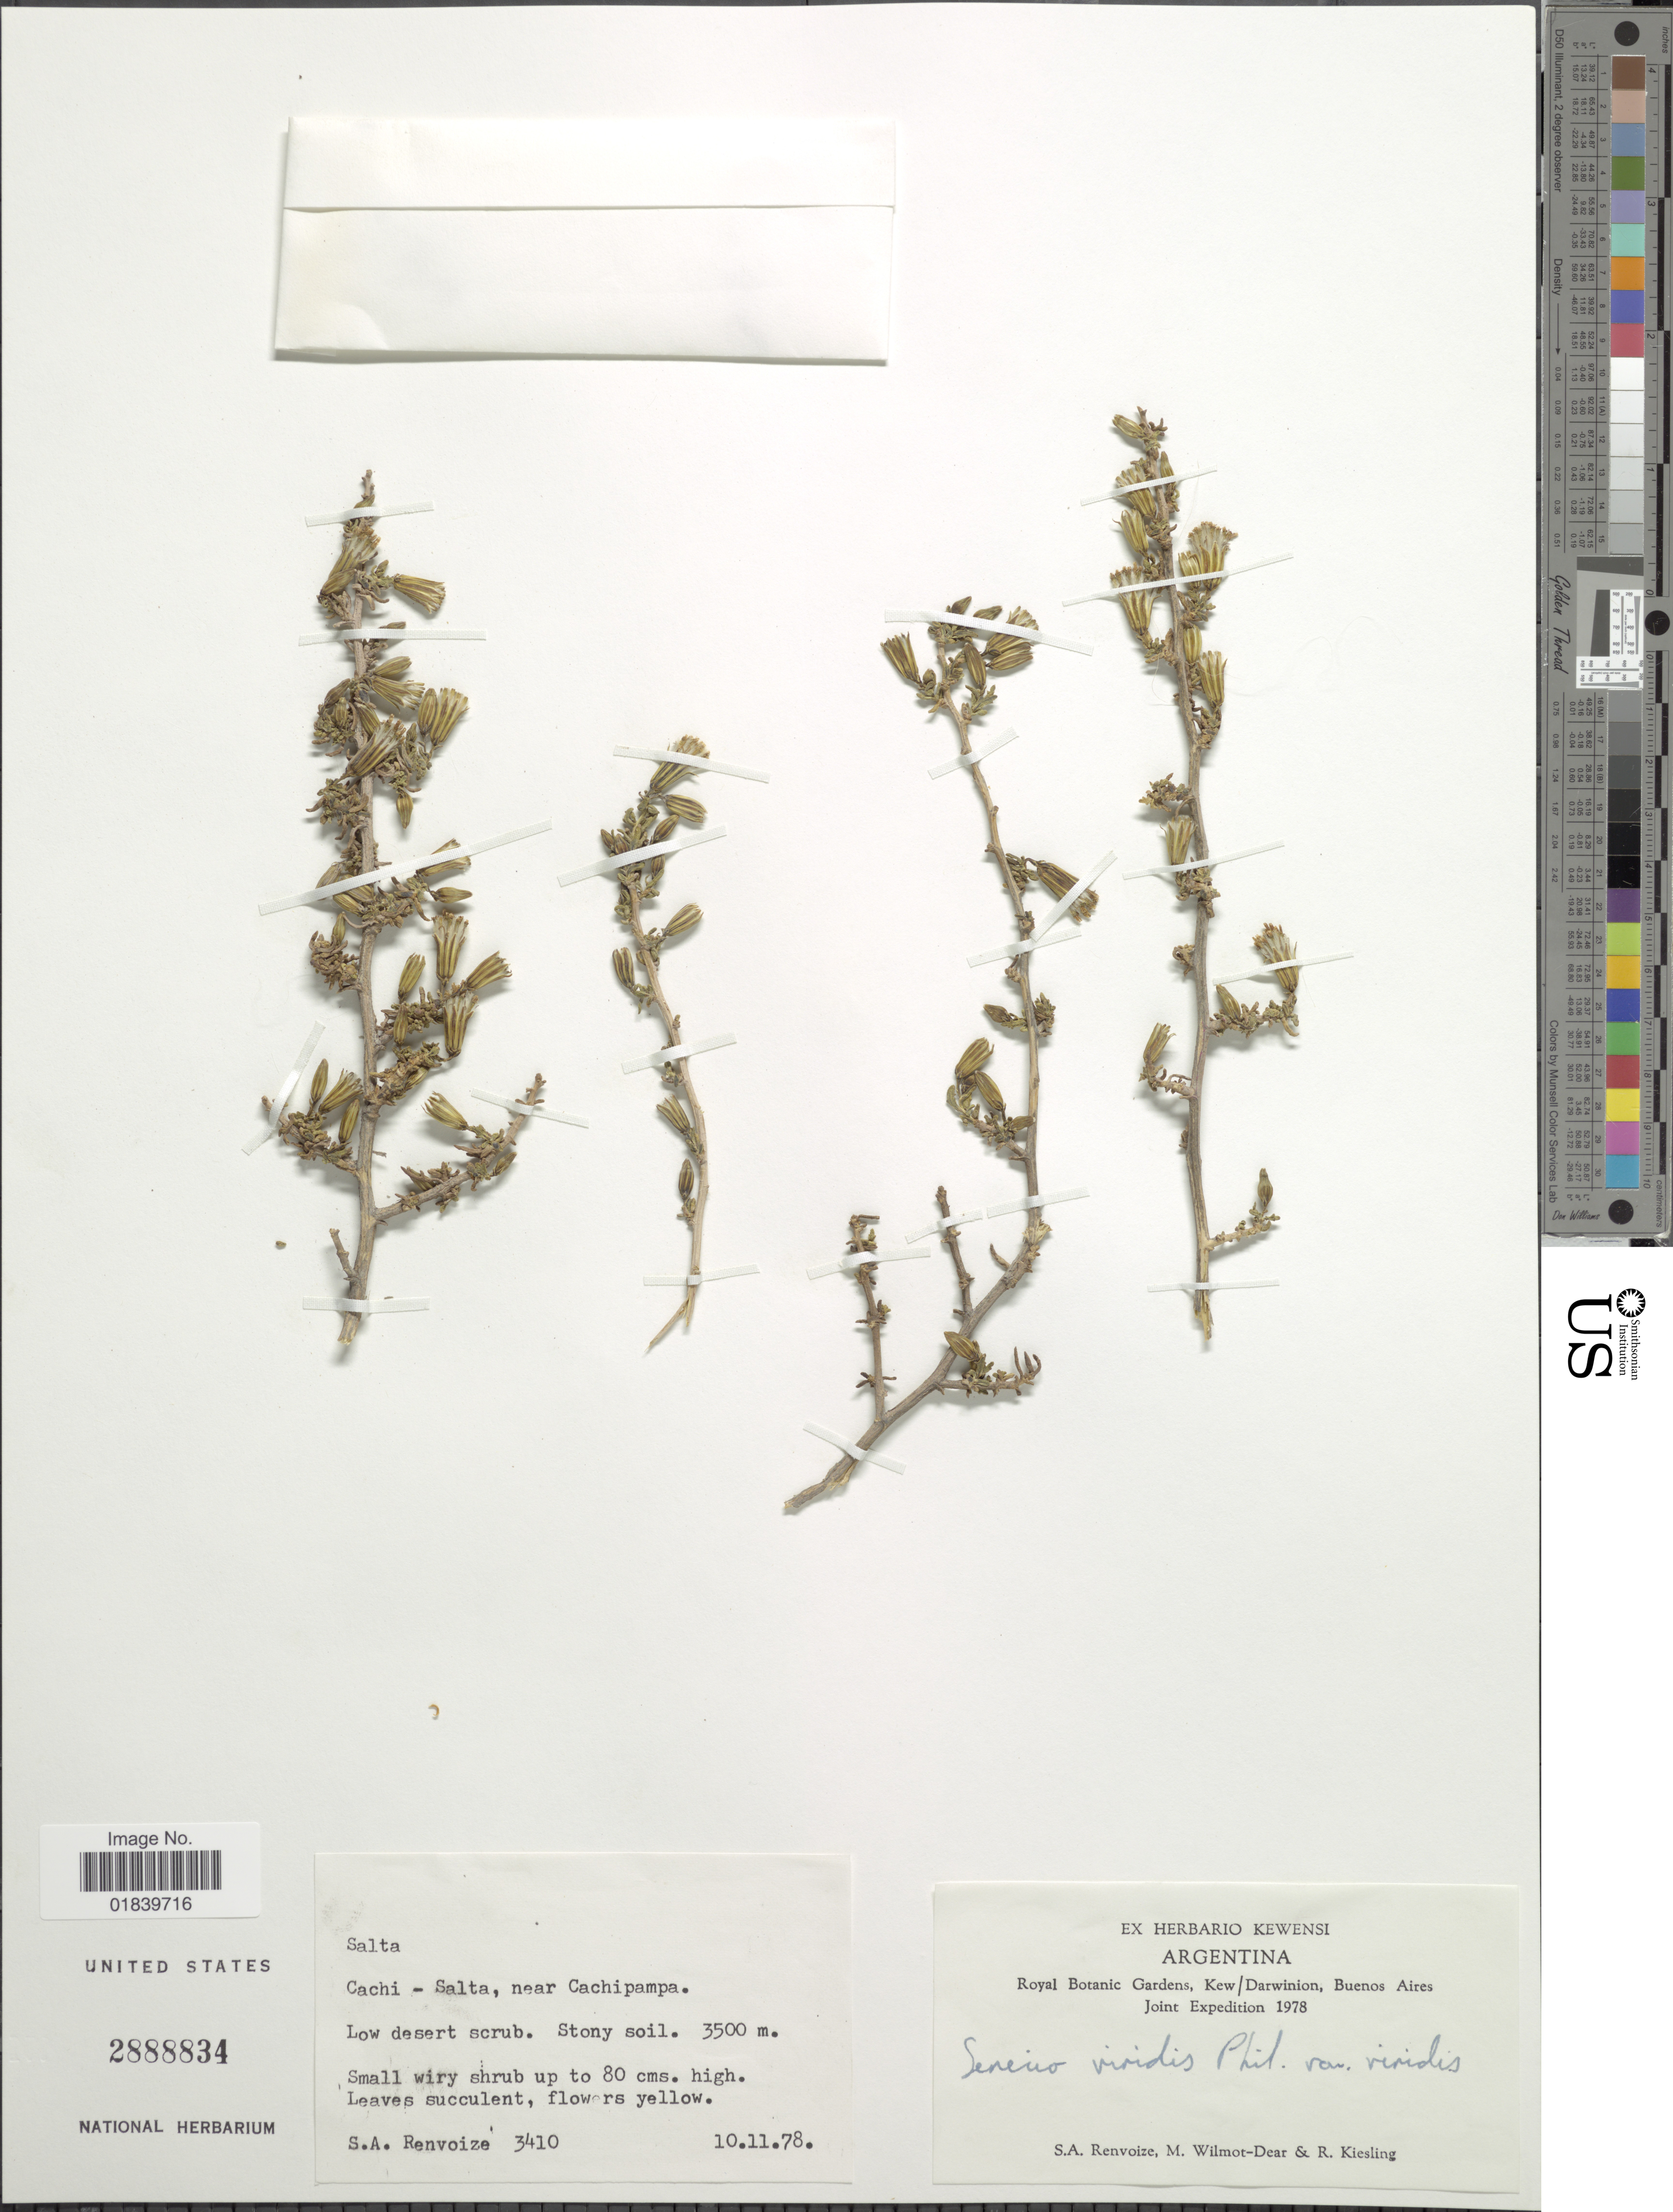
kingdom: Plantae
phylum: Tracheophyta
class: Magnoliopsida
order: Asterales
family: Asteraceae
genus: Senecio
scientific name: Senecio viridis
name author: Phil.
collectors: S. A. Renvoize, M. Wilmot-Dear & R. Kiesling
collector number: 3410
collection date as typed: Transcribed d/m/y: 10/11/78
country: Argentina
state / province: Salta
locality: Salta. Cachi- Salto, near Cachipampa.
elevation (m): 3500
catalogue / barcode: US 2888834